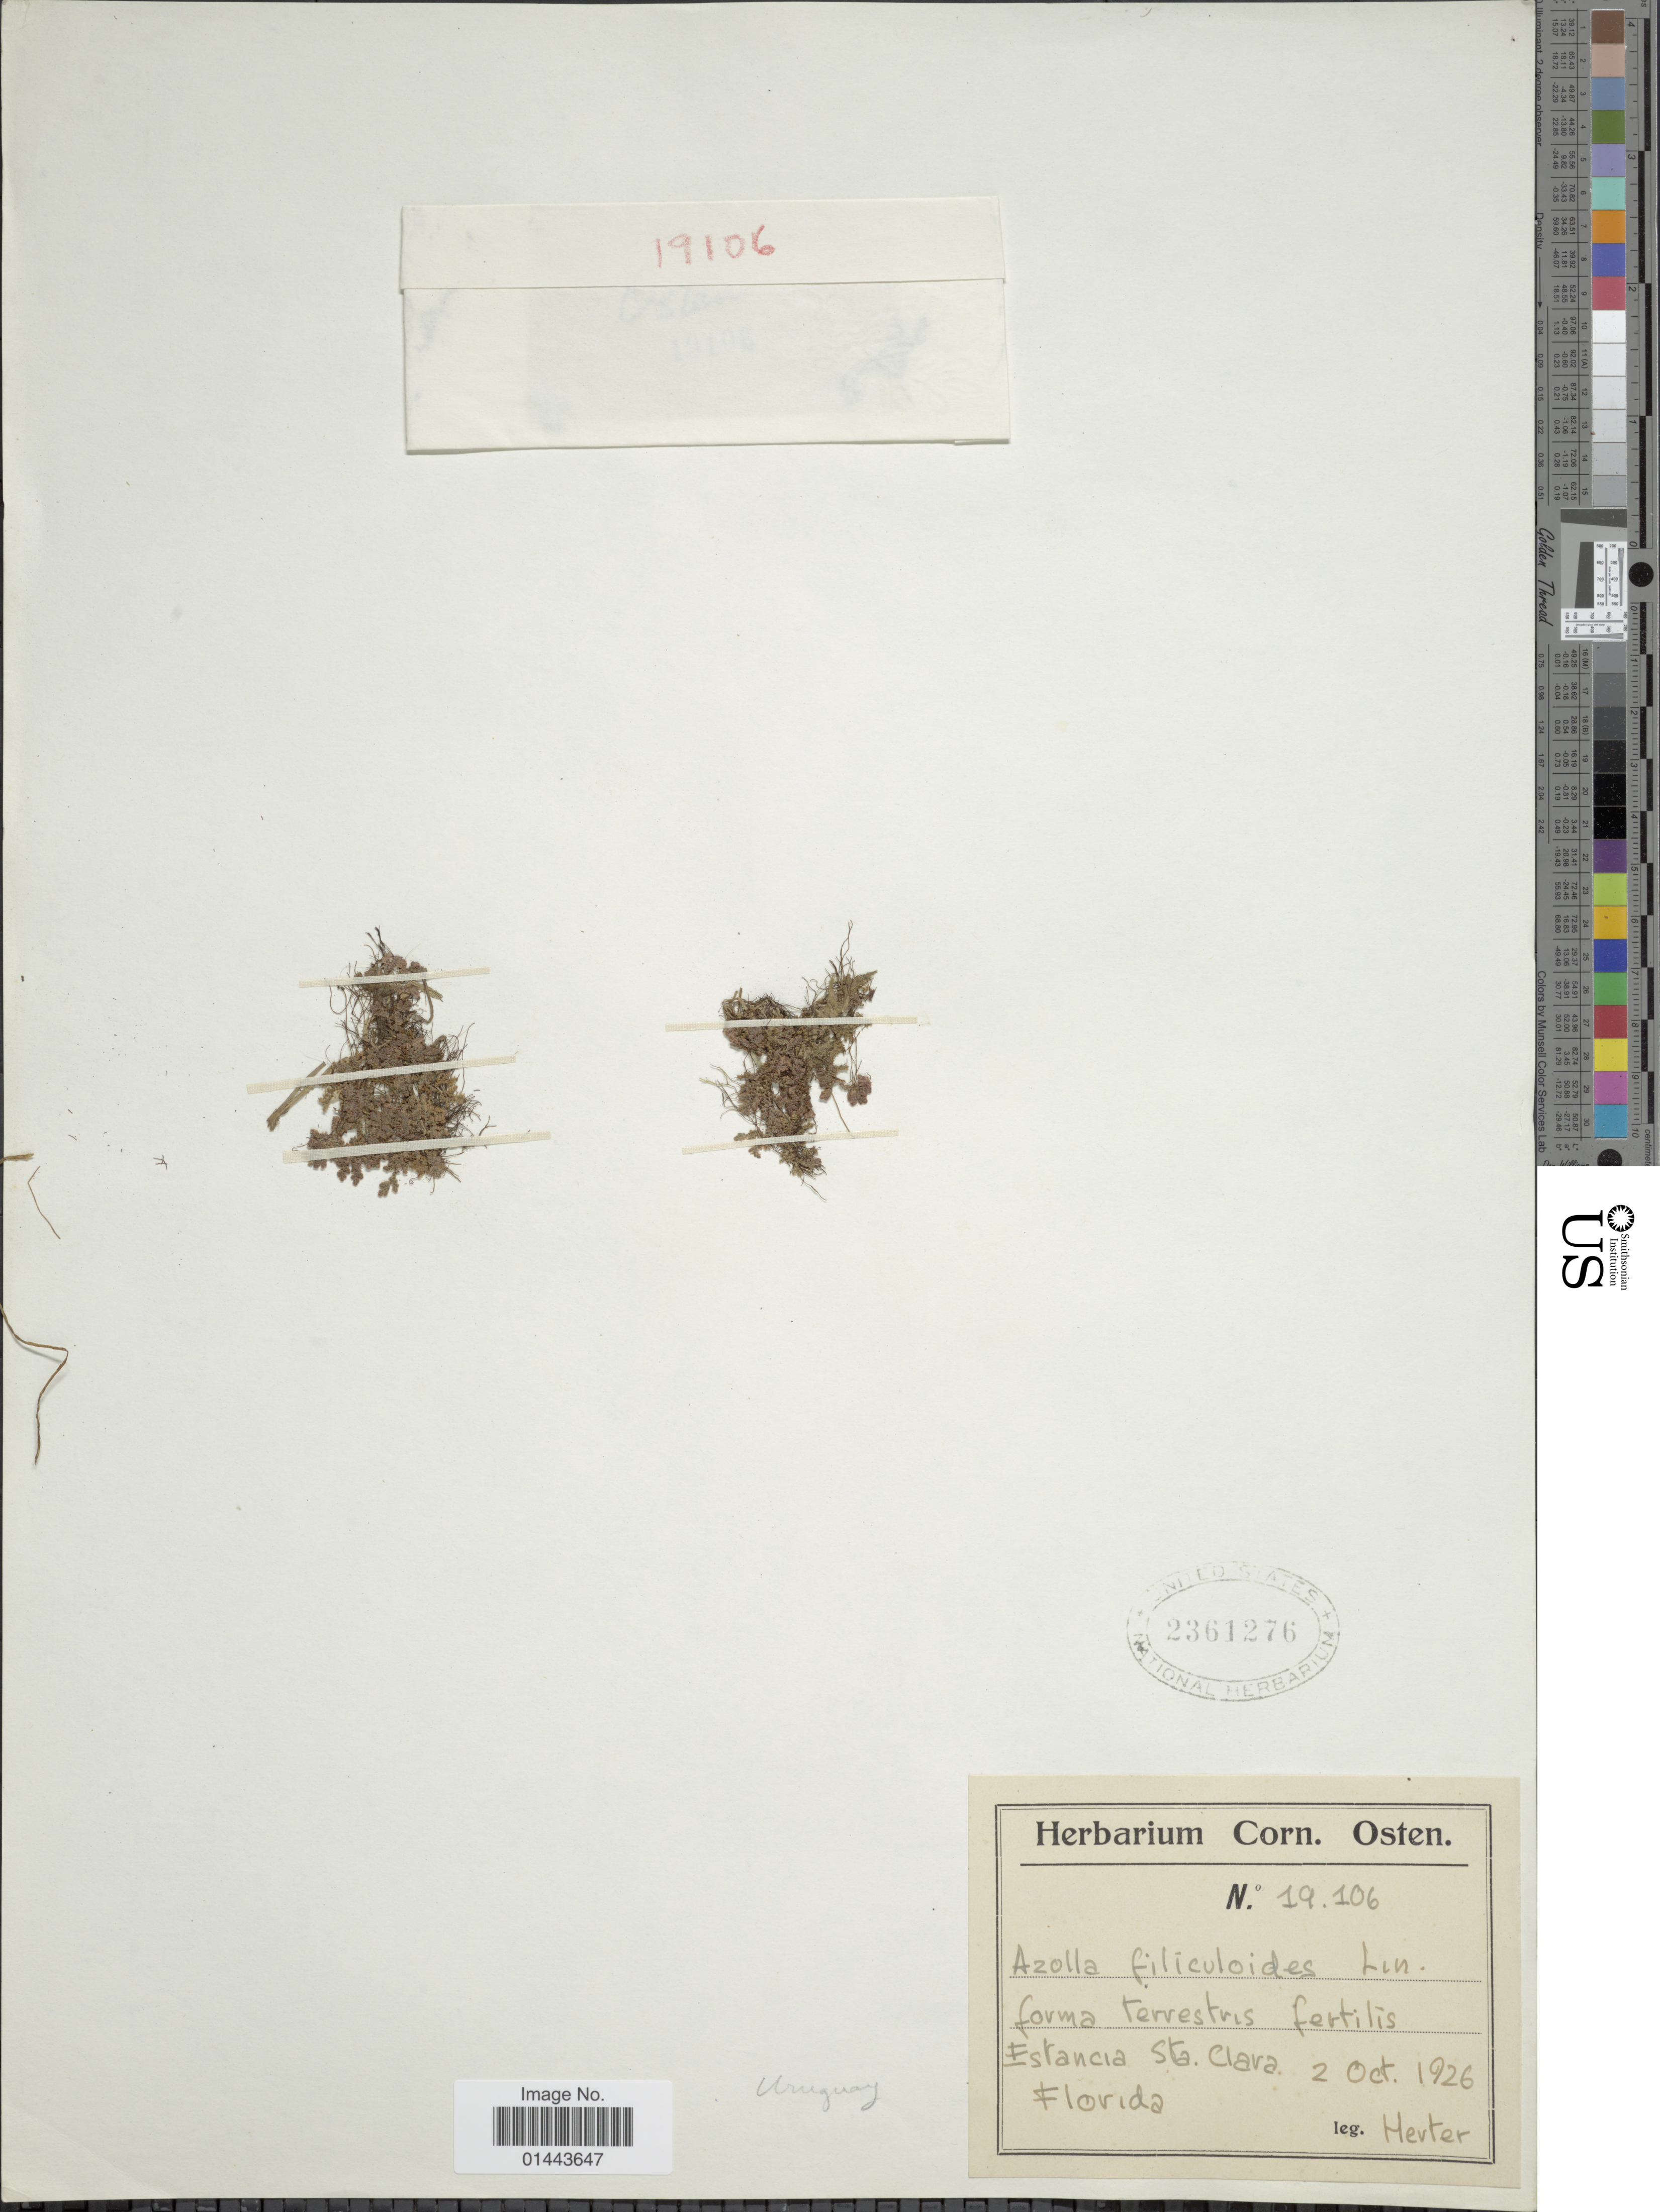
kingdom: Plantae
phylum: Tracheophyta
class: Polypodiopsida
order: Salviniales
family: Salviniaceae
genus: Azolla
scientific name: Azolla filiculoides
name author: Lam.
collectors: W. G. Herter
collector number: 19106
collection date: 1926-10-02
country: Uruguay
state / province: Florida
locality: Santa Clara. Florida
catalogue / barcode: US 2361276